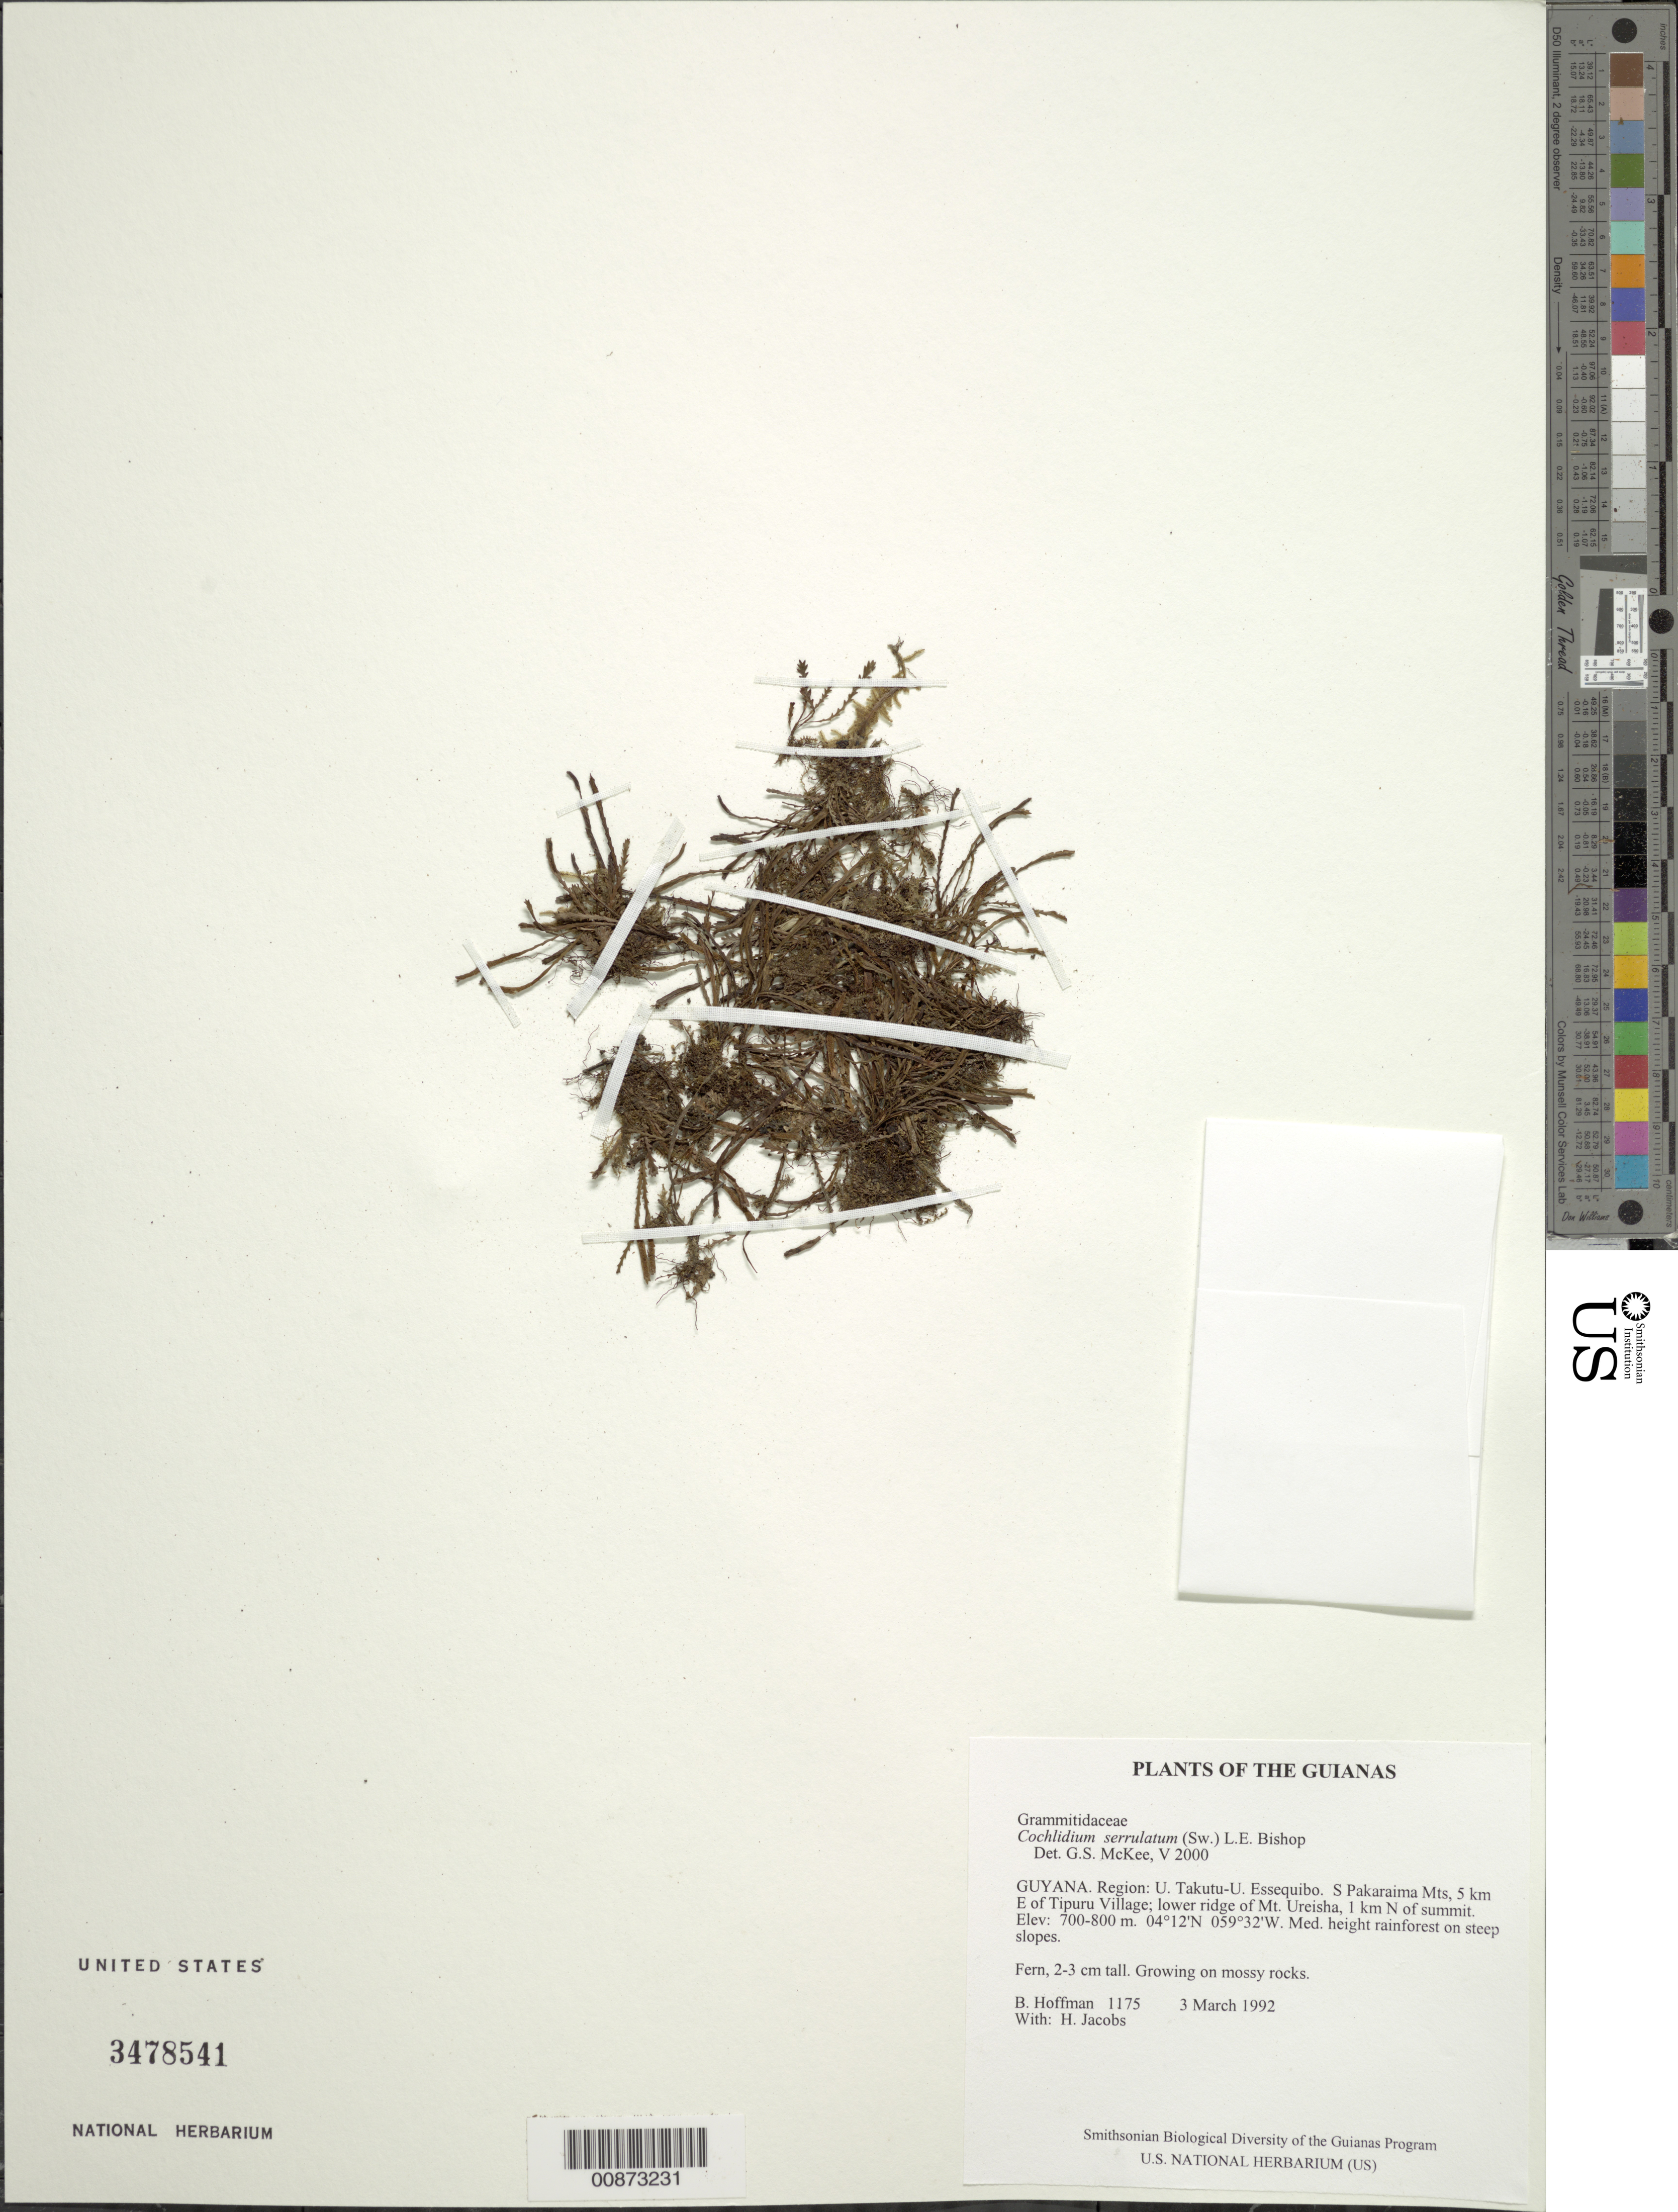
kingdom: Plantae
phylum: Tracheophyta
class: Polypodiopsida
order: Polypodiales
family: Polypodiaceae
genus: Cochlidium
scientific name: Cochlidium serrulatum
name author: (Sw.) L.E. Bishop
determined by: McKee, G. S., (US), NMNH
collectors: B. Hoffman & H. Jacobs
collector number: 1175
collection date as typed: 3 March 1992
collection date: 1992-03-03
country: Guyana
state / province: U. Takutu-U. Essequibo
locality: S Pakaraima Mts, 5 km E of Tipuru Village; lower ridge of Mt. Ureisha, 1 km N of summit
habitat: Med. height rainforest on steep slopes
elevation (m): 700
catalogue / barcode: US 3478541